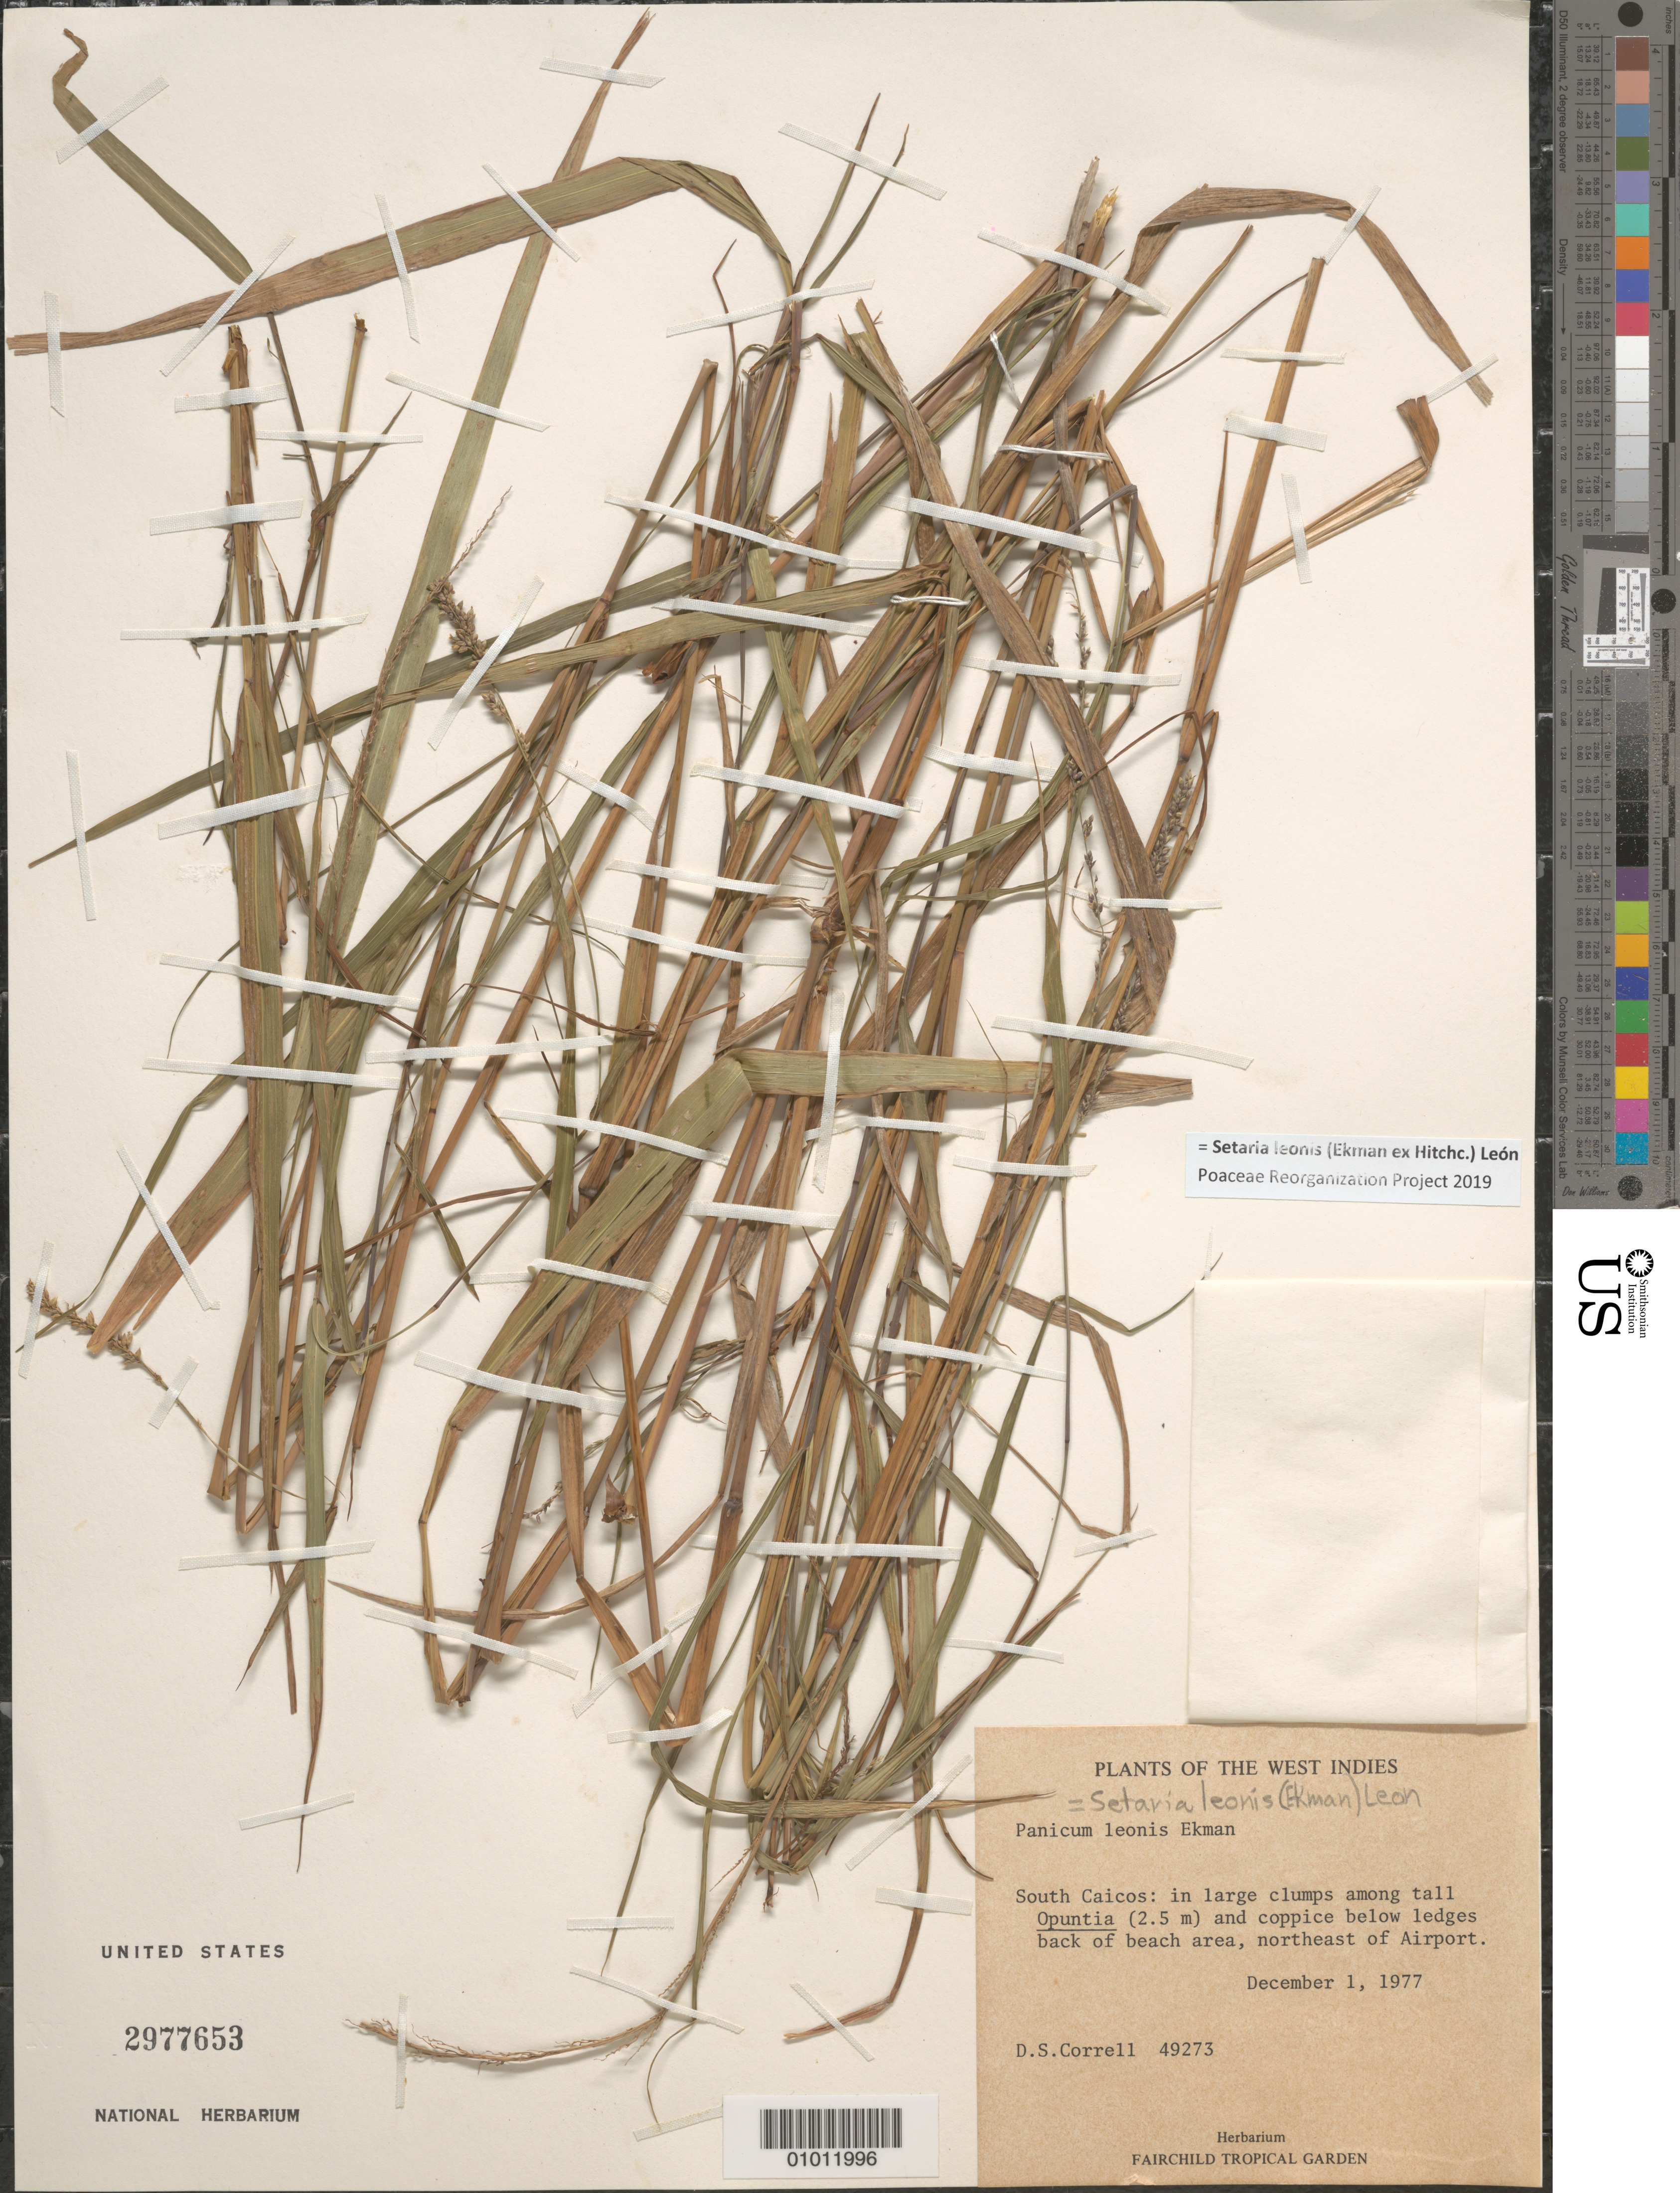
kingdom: Plantae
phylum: Tracheophyta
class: Liliopsida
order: Poales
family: Poaceae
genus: Setaria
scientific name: Setaria leonis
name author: (Ekman) León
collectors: D. S. Correll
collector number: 49273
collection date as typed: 01 Dec 1977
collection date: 1977-12-01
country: Turks and Caicos Islands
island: South Caicos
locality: NE of airport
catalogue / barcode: US 2977653